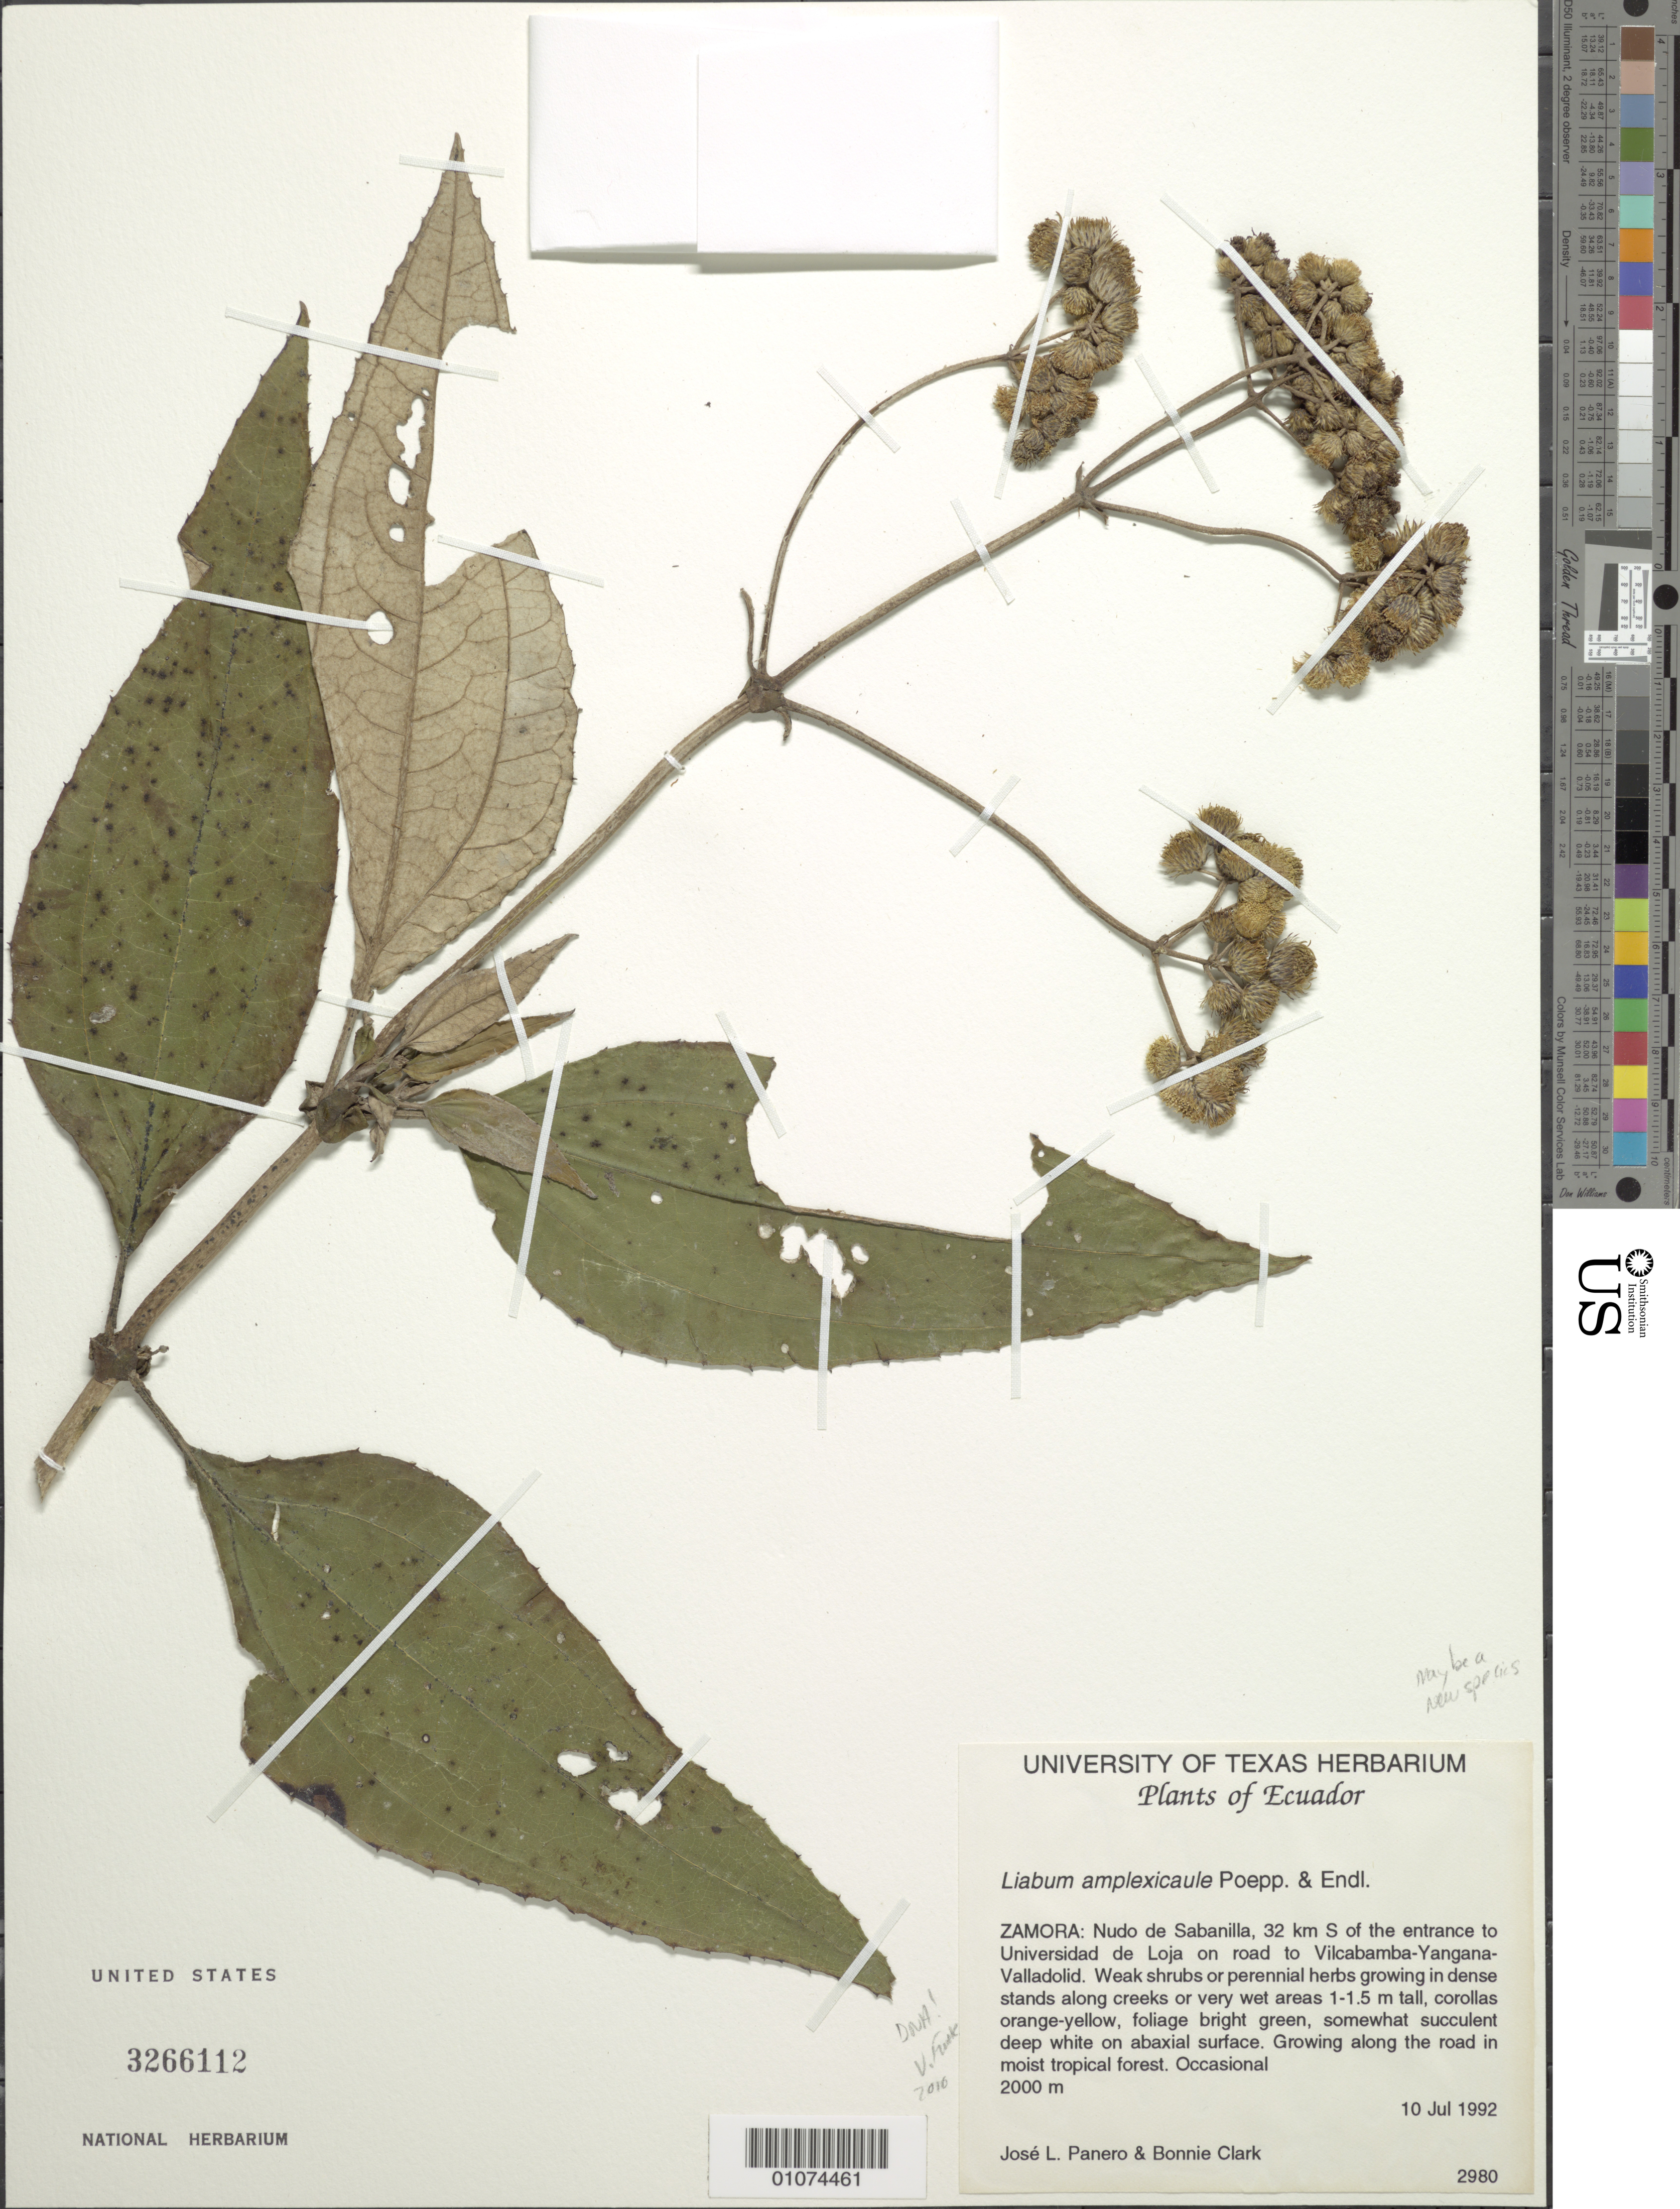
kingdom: Plantae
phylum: Tracheophyta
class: Magnoliopsida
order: Asterales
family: Asteraceae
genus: Liabum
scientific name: Liabum amplexicaule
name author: Poepp. & Endl.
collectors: J. L. Panero & B. Clark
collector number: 2980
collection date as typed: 10 July 1992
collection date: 1992-07-10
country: Ecuador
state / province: Zamora-Chinchipe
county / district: Zamora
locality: Nudo de Sabanilla, 32 km S of the enatrance to Universidad de Loja on road to Vilacabamba-Yangana-Valladolid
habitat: Along the road in moist tropical forest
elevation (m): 2000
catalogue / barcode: US 3266112